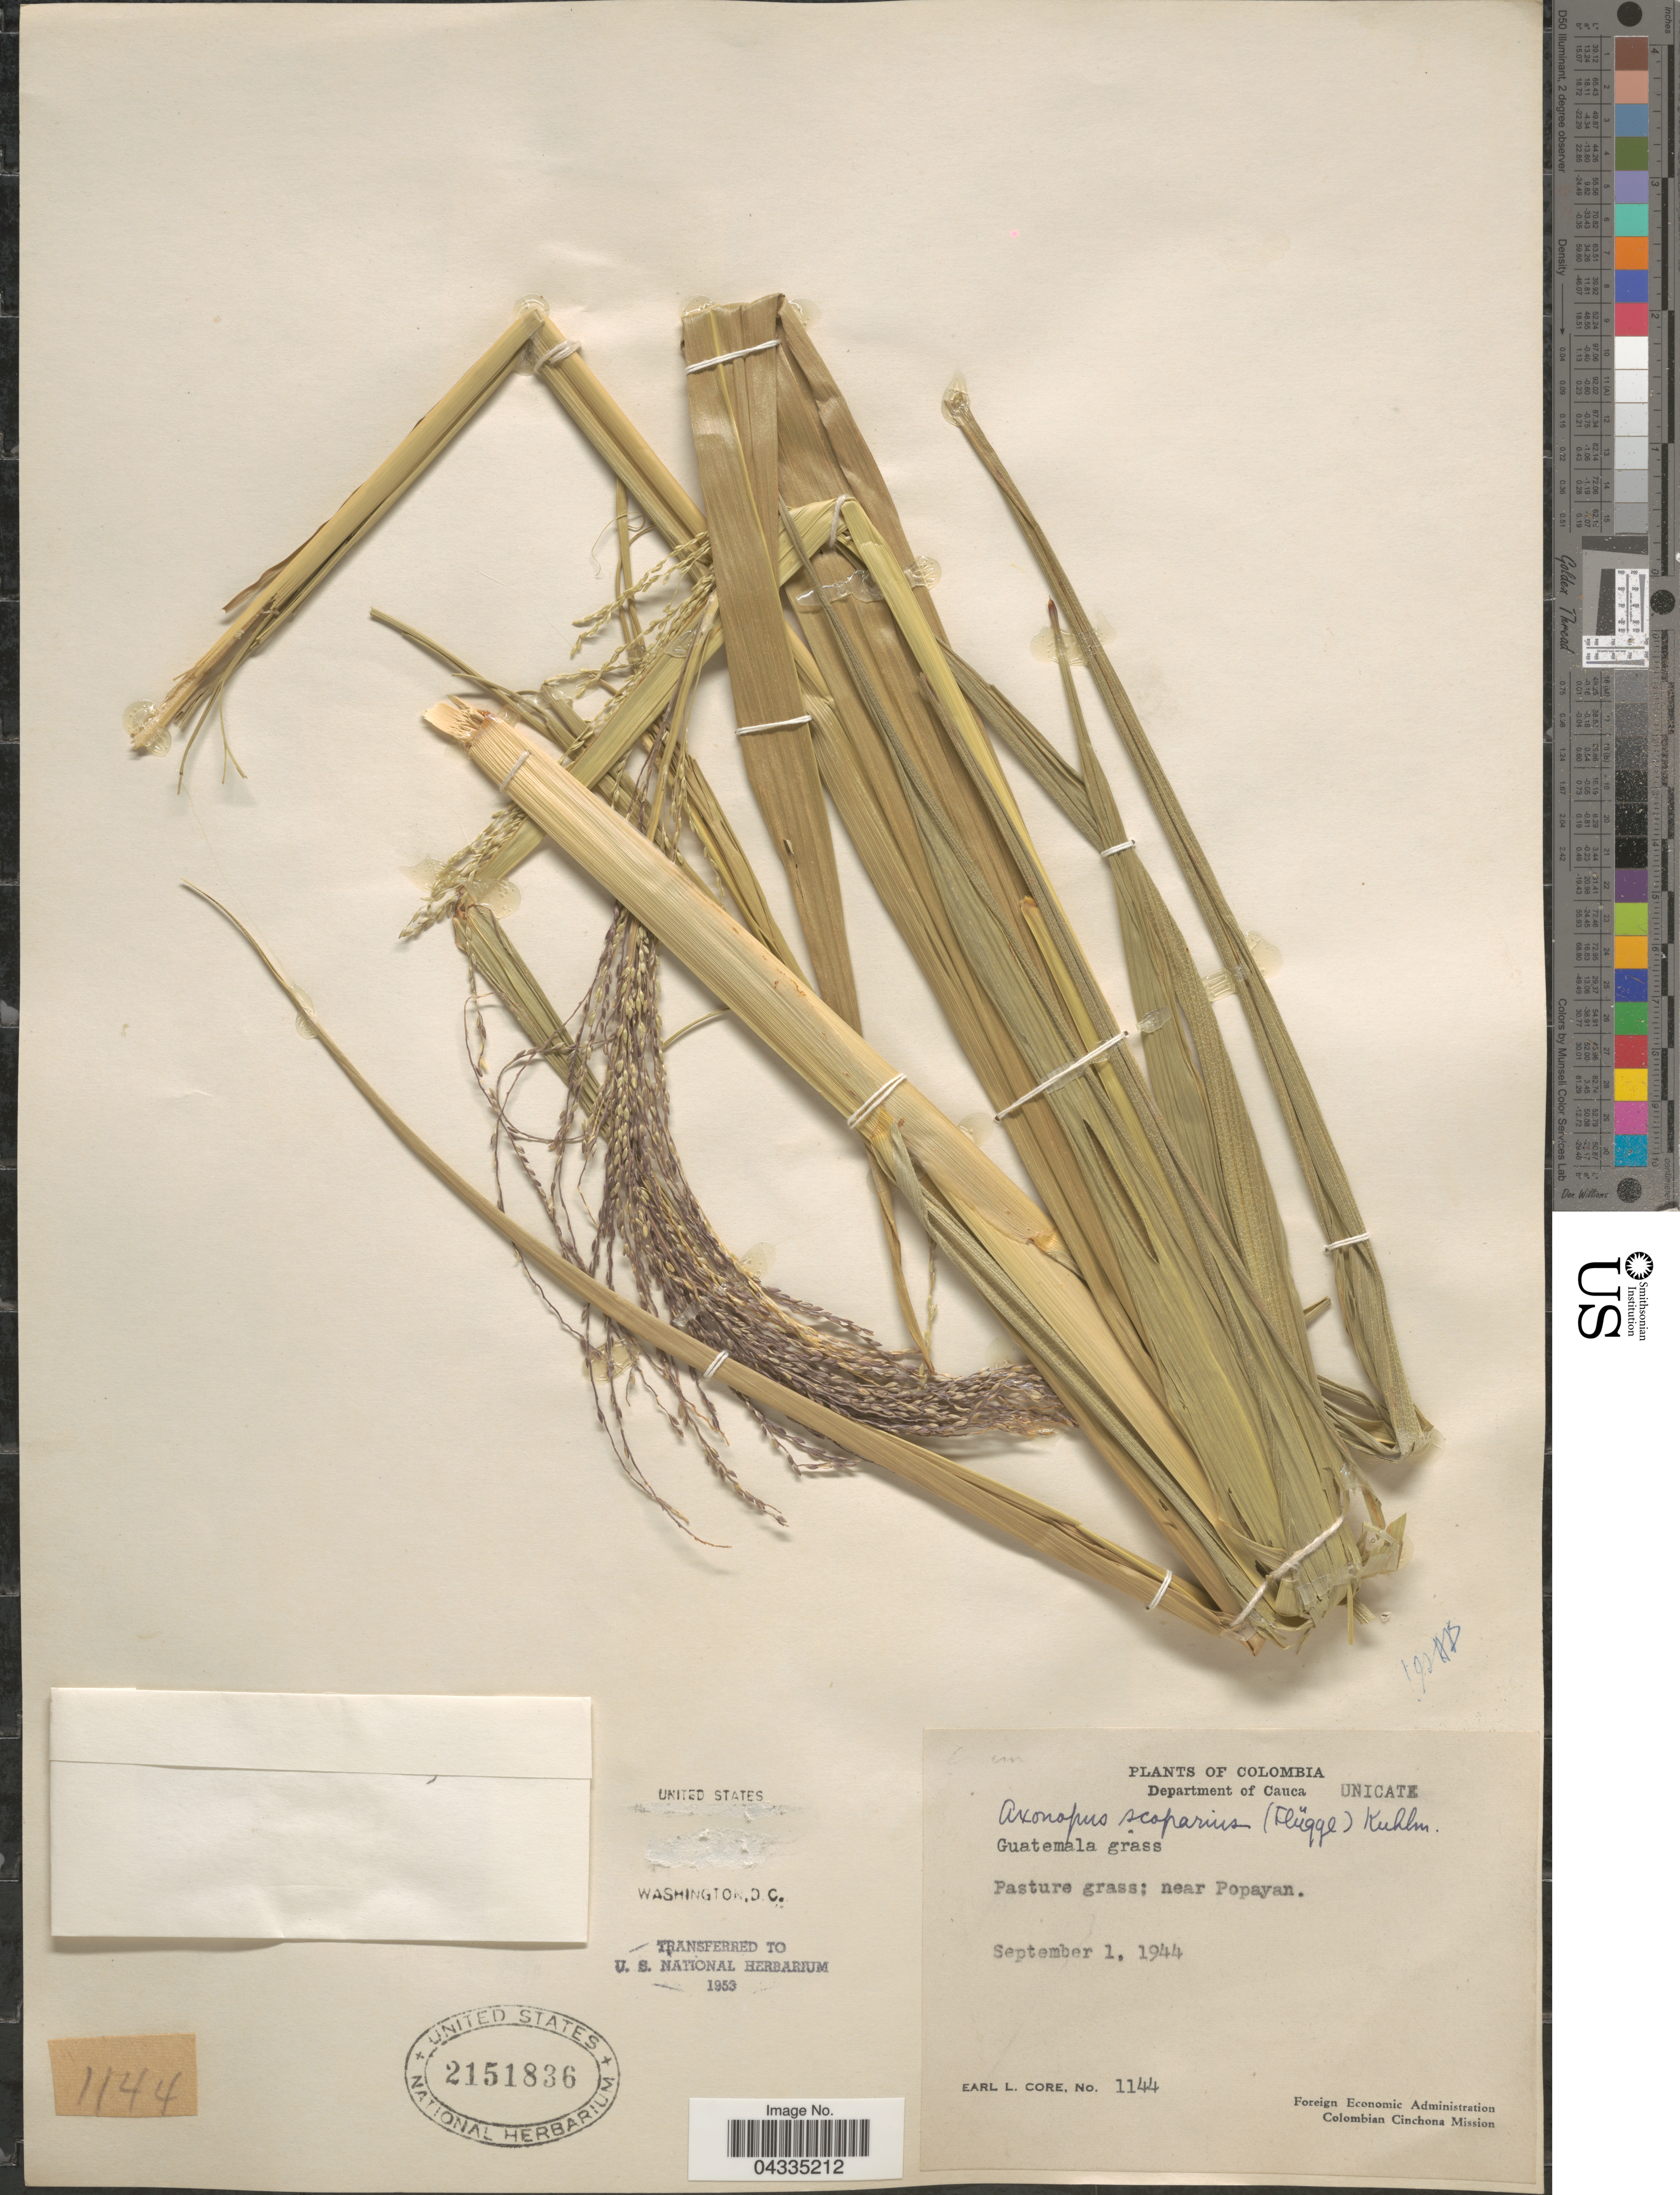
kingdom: Plantae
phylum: Tracheophyta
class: Liliopsida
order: Poales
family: Poaceae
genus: Axonopus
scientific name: Axonopus scoparius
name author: (Flüggé) Kuhlm.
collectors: E. L. Core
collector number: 1144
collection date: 1944-09-01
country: Colombia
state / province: Cauca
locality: Department of Cauca. Near Popayan. Colombian Cinchona Mission.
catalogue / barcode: US 2151836